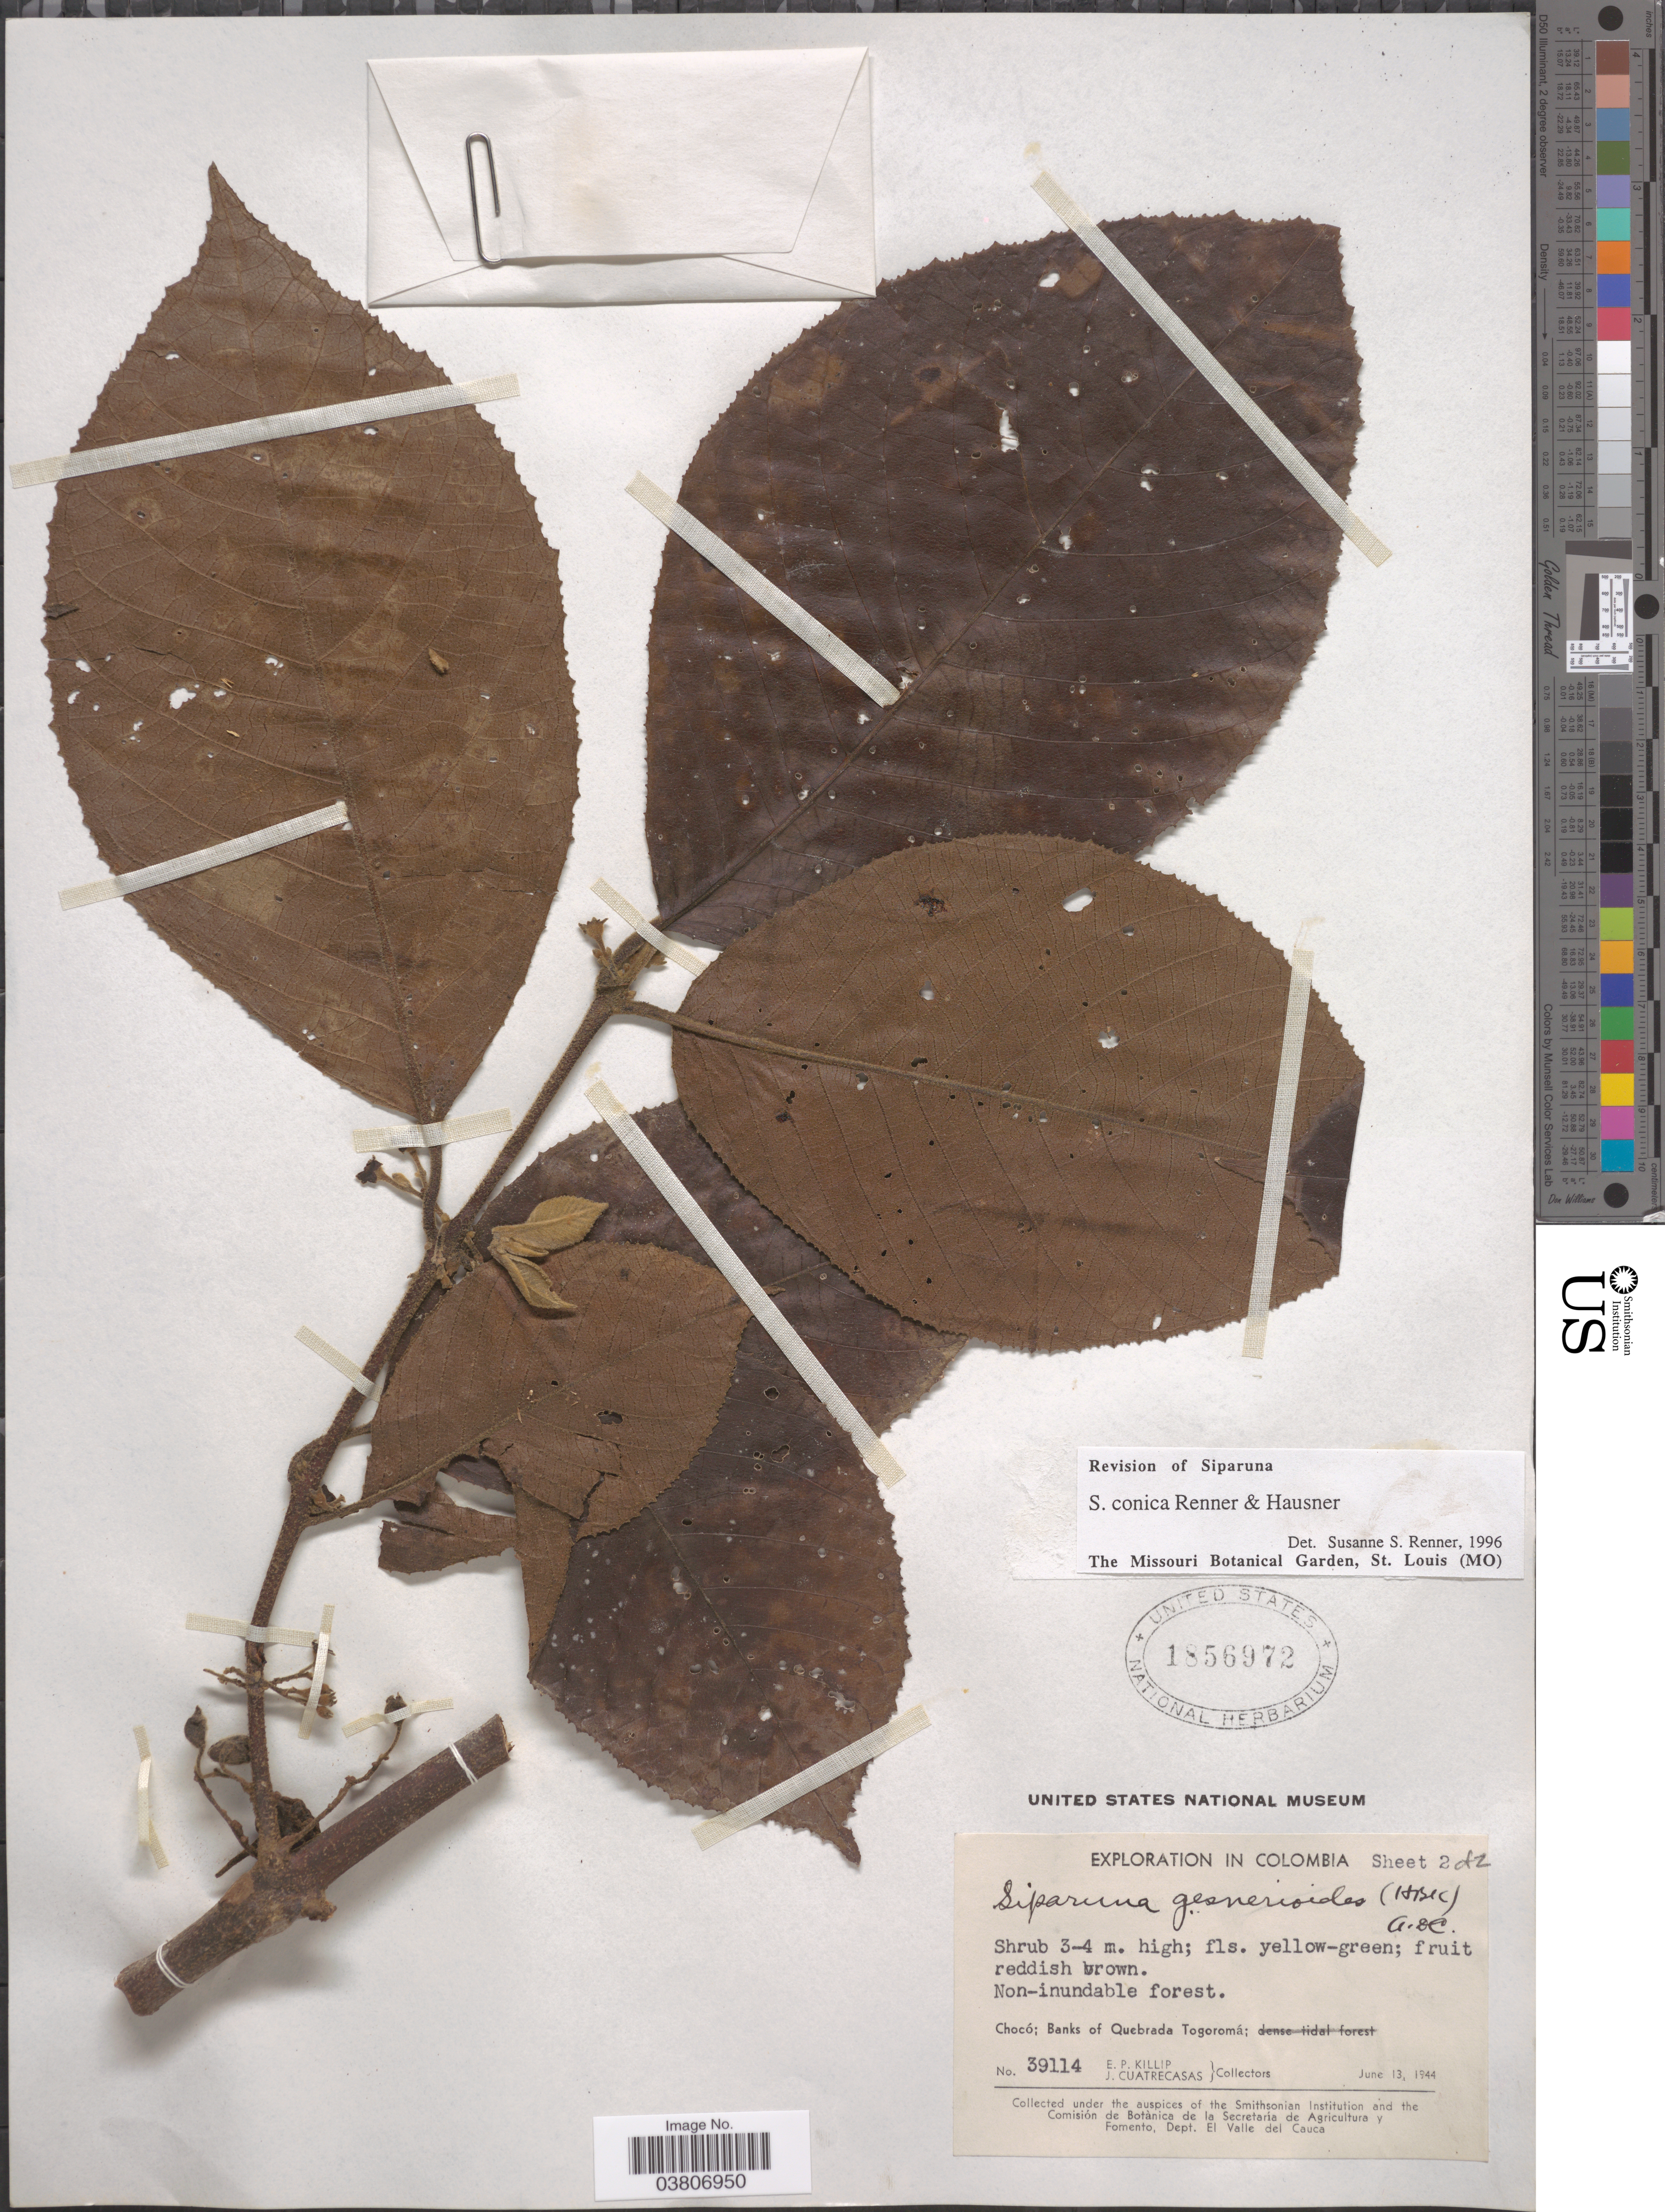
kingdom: Plantae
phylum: Tracheophyta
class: Magnoliopsida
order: Laurales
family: Siparunaceae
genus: Siparuna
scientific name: Siparuna conica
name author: S.S. Renner & Hausner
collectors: E. P. Killip & J. Cuatrecasas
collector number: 39114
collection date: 1944-06-13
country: Colombia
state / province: Chocó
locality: Banks of Quebrada Togoromá.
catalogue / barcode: US 1856972